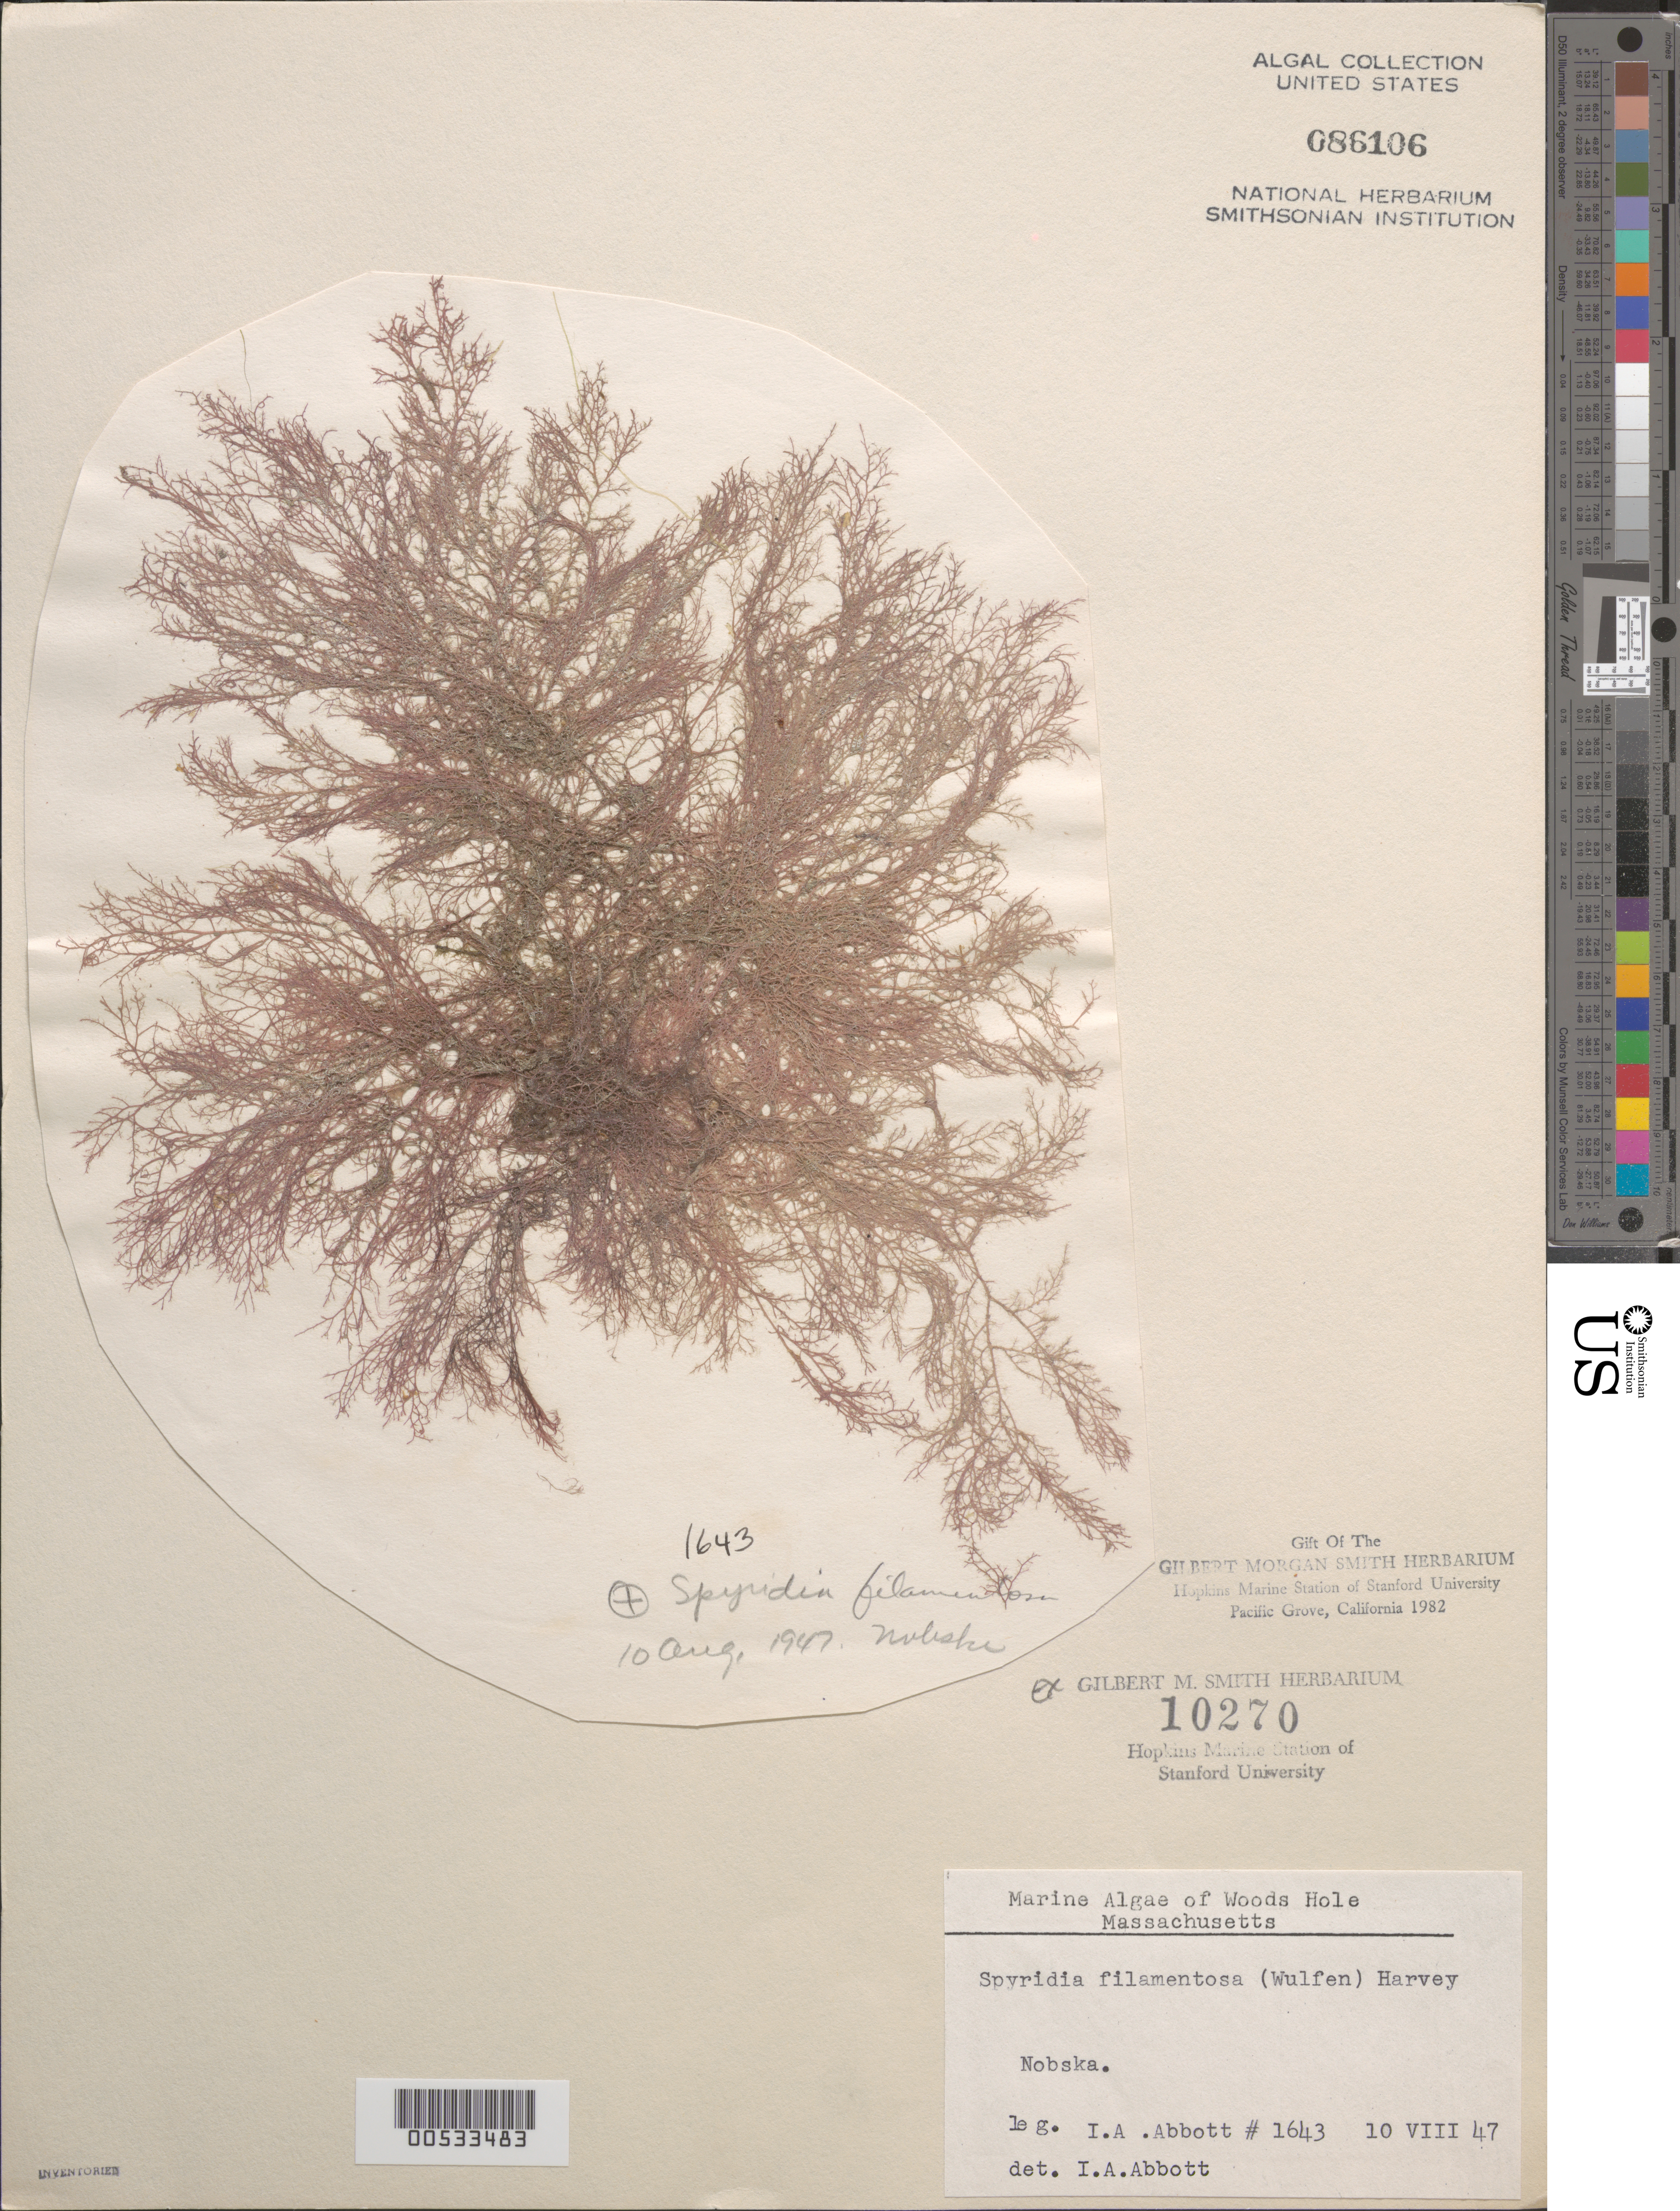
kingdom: Plantae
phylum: Rhodophyta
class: Florideophyceae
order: Ceramiales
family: Spyridiaceae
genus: Spyridia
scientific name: Spyridia filamentosa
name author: (Wulfen) Harv.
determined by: Abbott, Isabella A.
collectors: I. A. Abbott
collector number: IAA 1643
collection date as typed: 10 Aug 1947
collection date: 1947-08-10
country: United States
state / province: Massachusetts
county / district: Barnstable County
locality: Nobska, Woods Hole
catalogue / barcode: US 86106